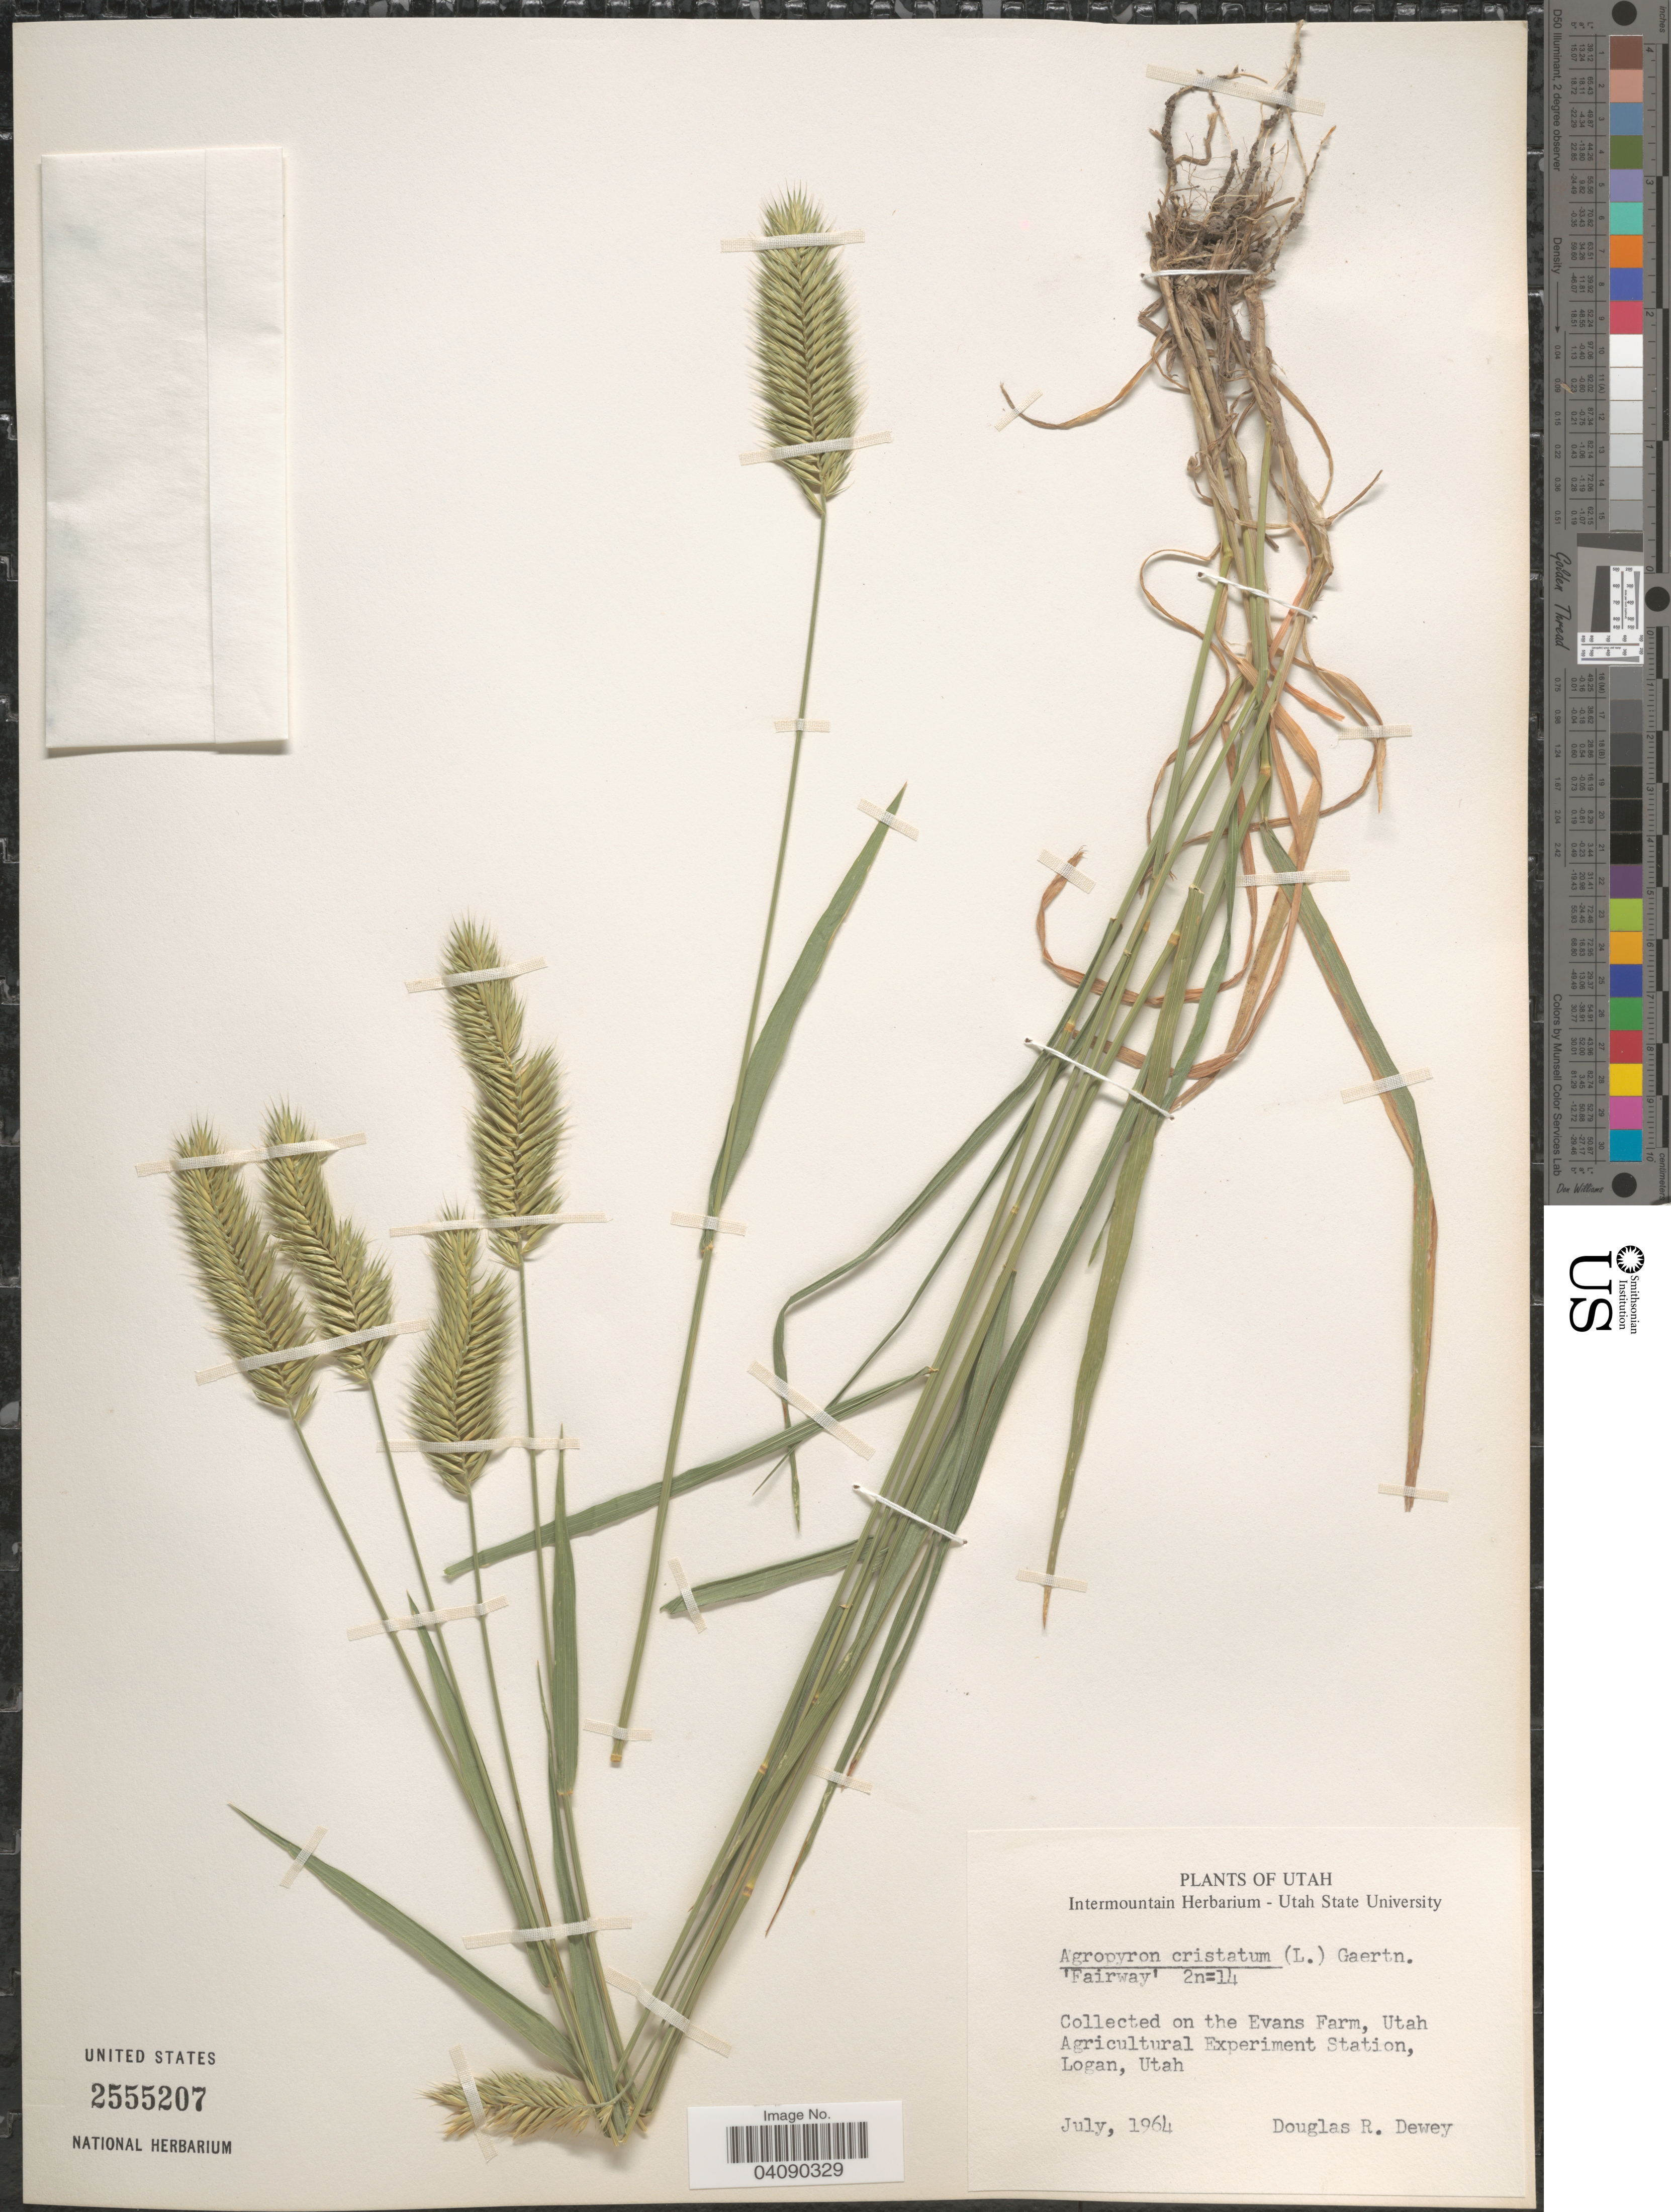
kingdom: Plantae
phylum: Tracheophyta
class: Liliopsida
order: Poales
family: Poaceae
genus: Agropyron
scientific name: Agropyron cristatum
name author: (L.) Gaertn.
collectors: D. Dewey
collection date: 1964-07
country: United States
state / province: Utah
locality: On the evans Farm, Utah. Agricultural Experiment Station, Logan.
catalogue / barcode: US 2555207